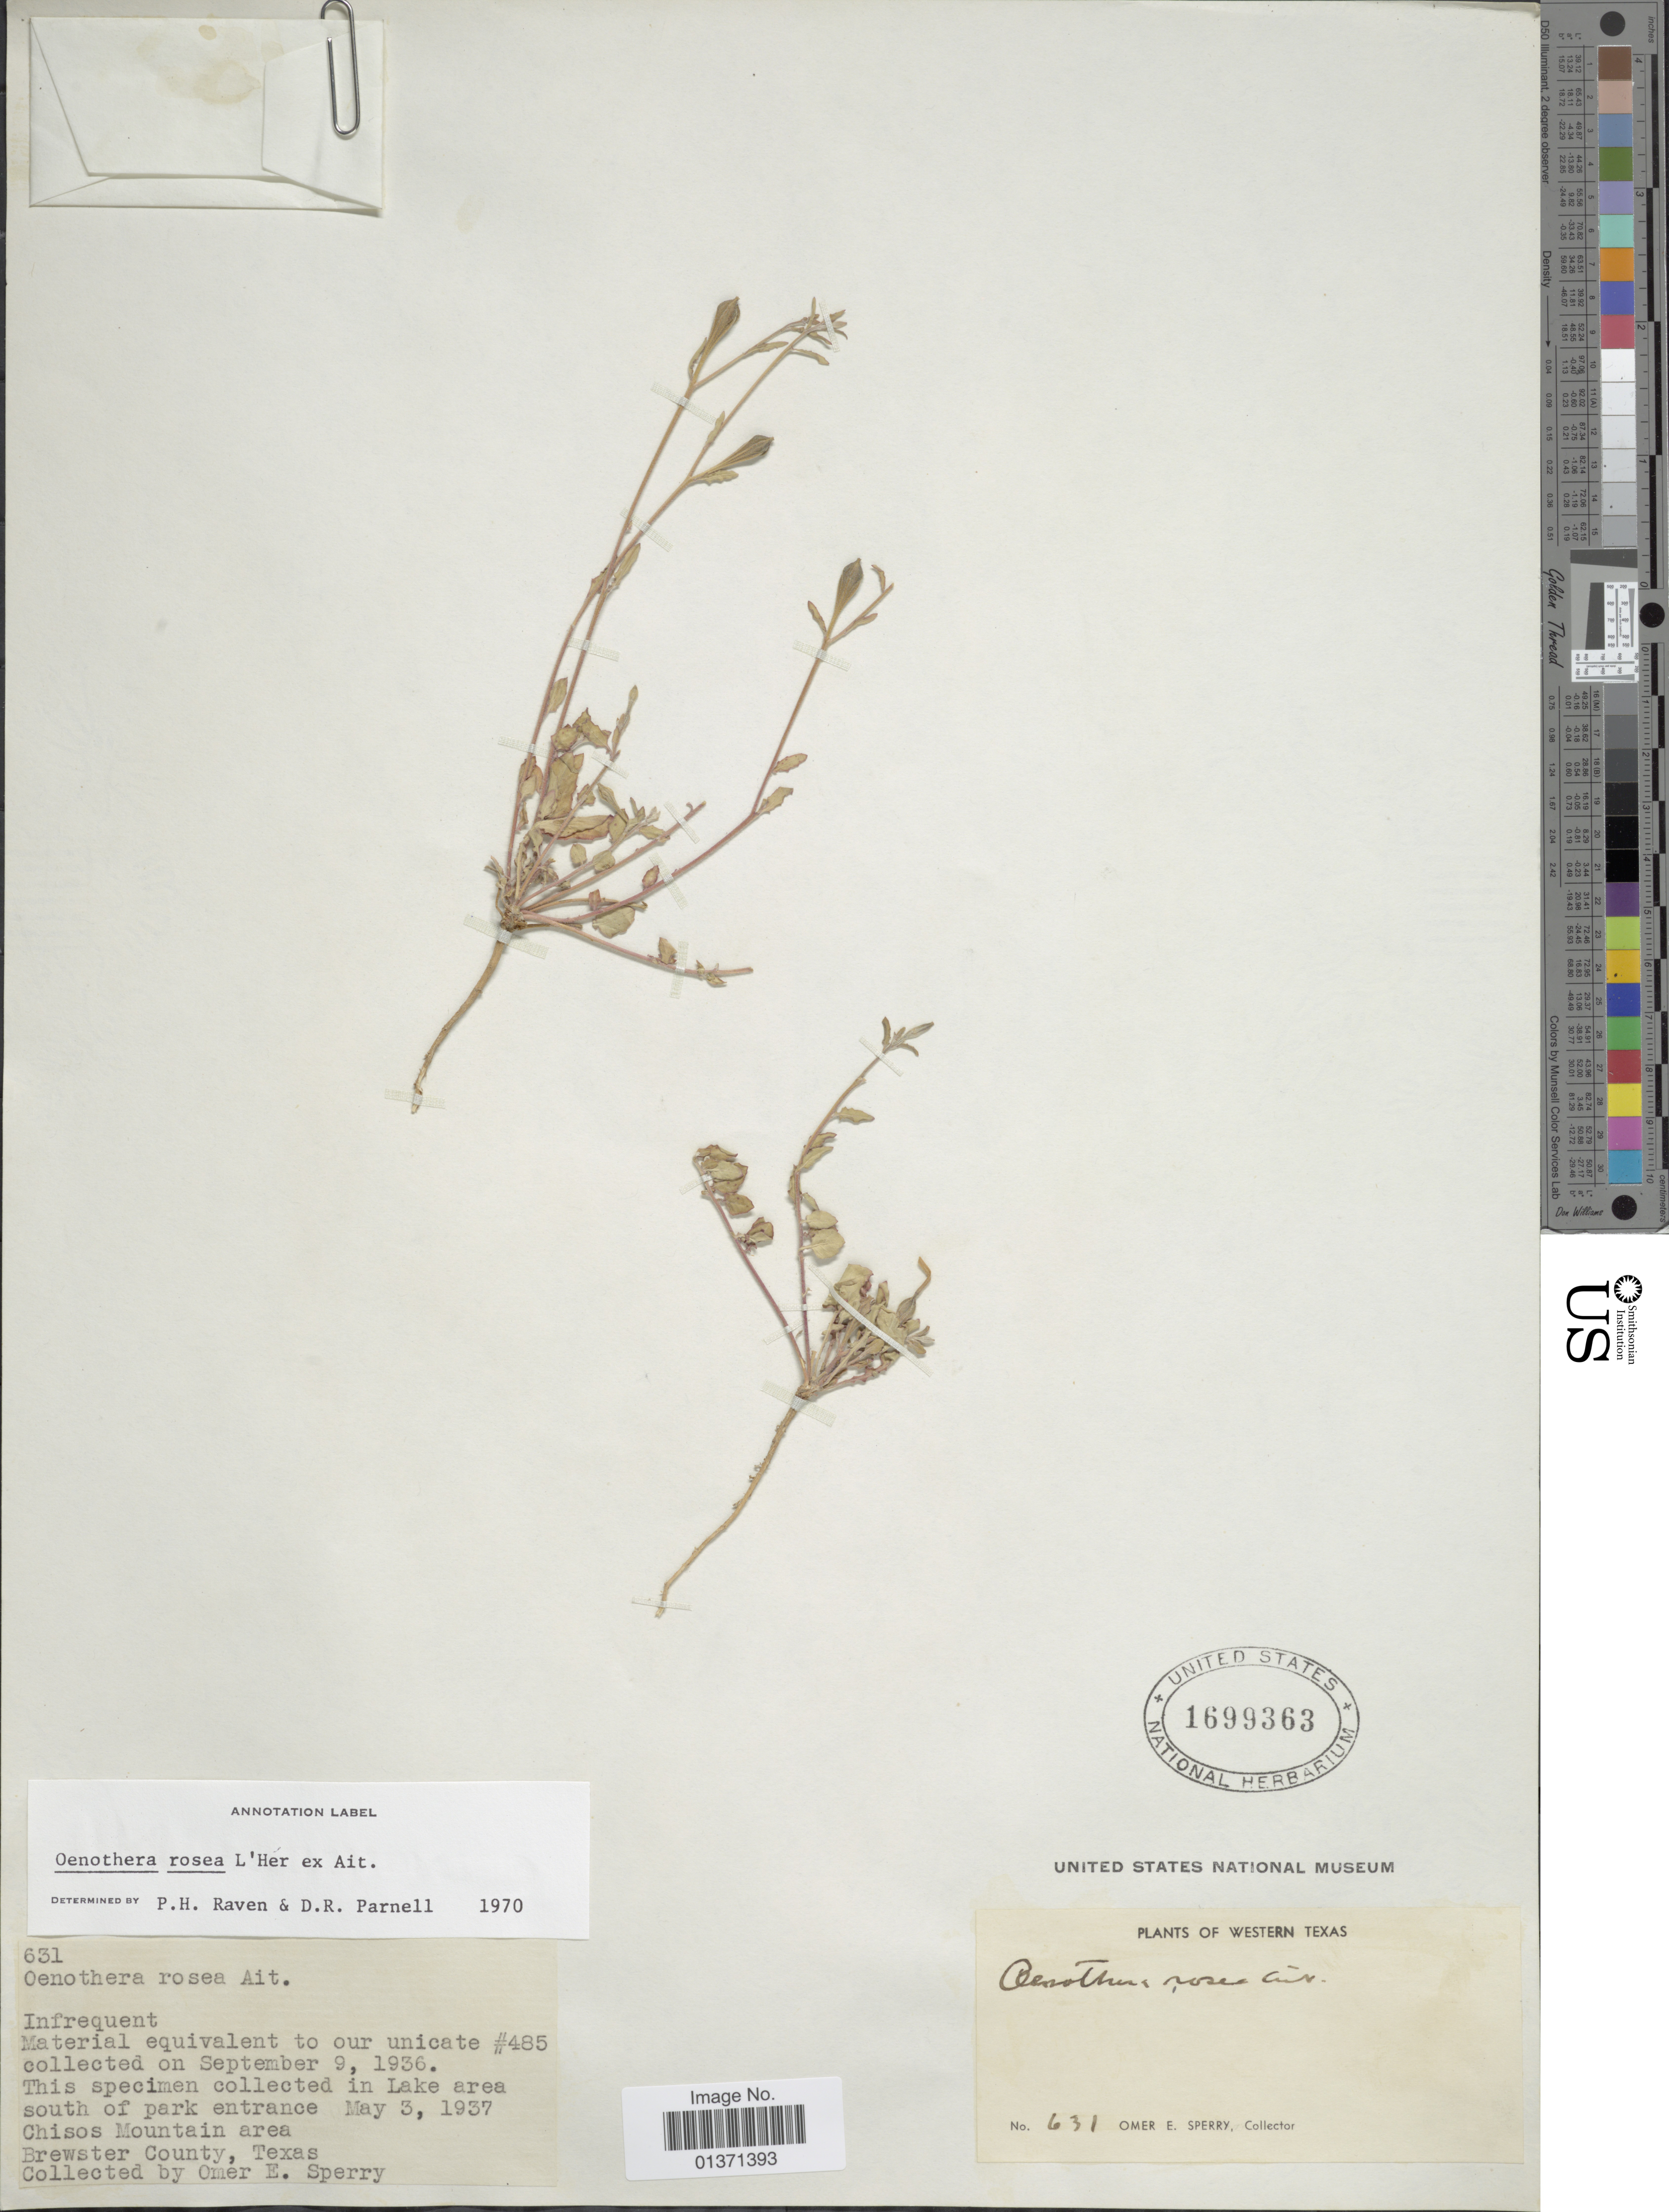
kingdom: Plantae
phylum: Tracheophyta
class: Magnoliopsida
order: Myrtales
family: Onagraceae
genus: Oenothera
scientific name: Oenothera rosea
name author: L'Hér. ex Aiton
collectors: O. E. Sperry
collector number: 631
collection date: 1936-09-09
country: United States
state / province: Texas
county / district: Brewster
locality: Western Texas, in Lake area south of park entrance, Chisos Mountain area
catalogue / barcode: US 1699363